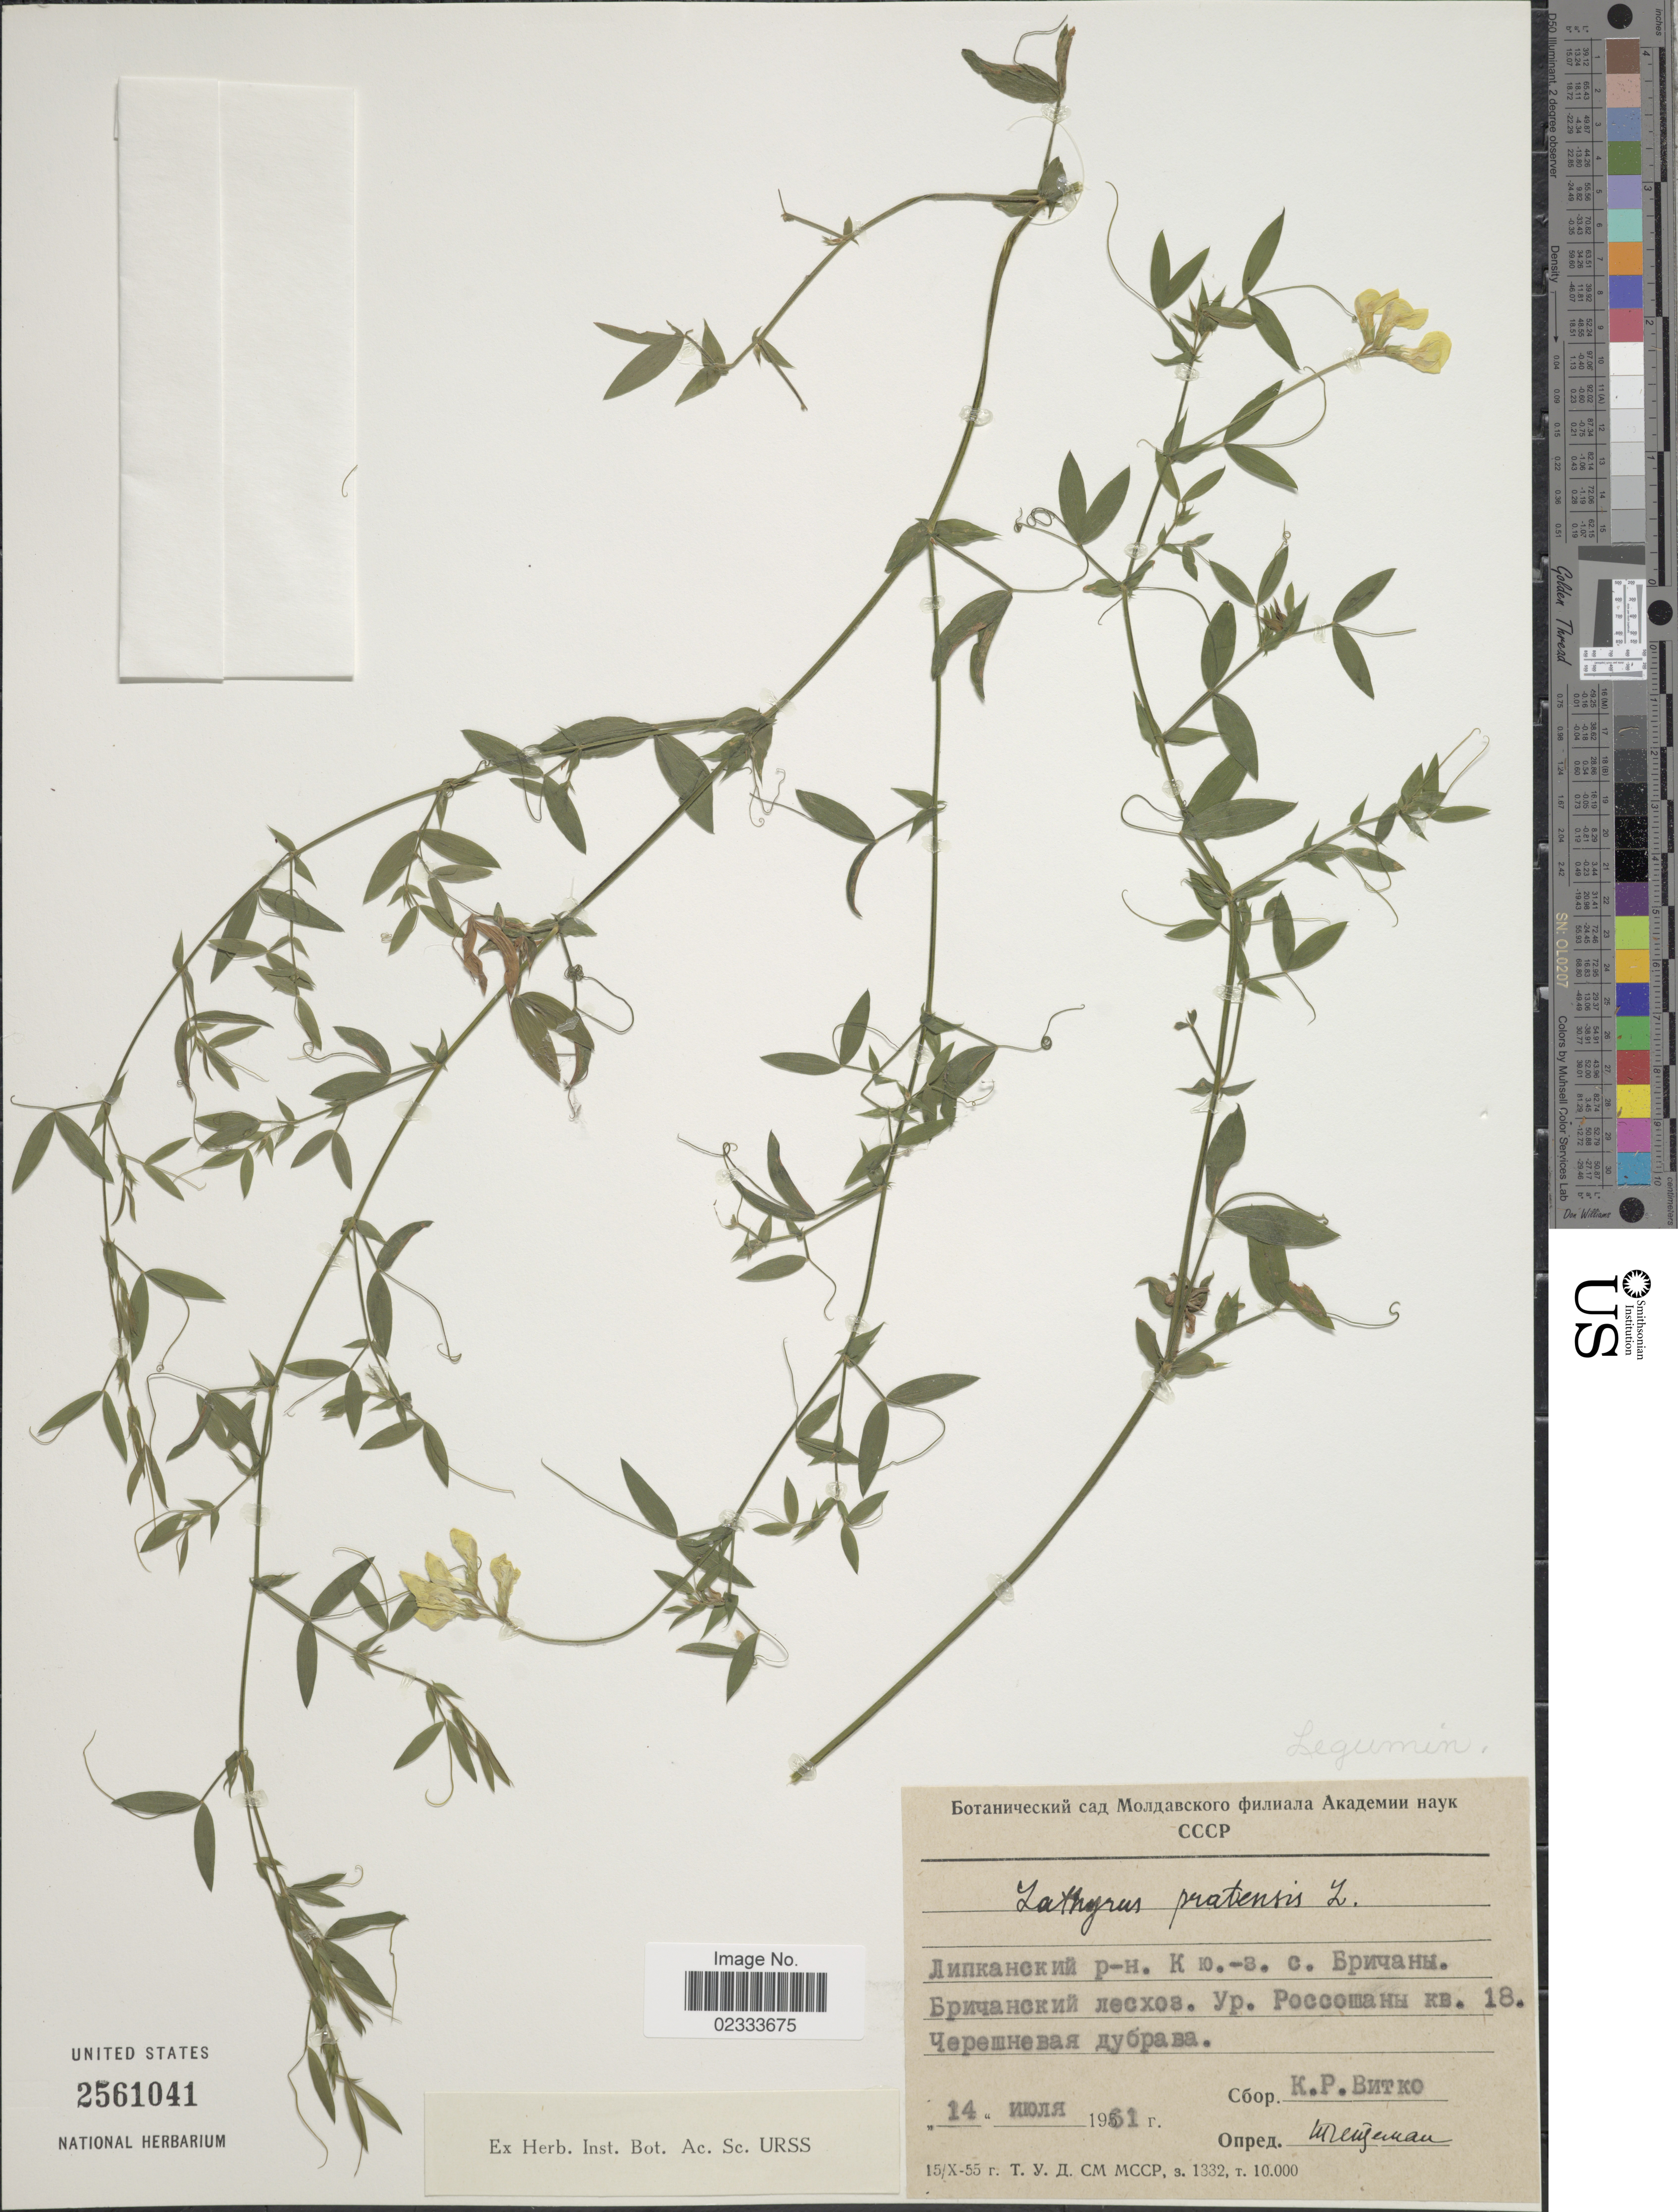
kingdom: Plantae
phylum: Tracheophyta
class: Magnoliopsida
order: Fabales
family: Fabaceae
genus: Lathyrus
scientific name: Lathyrus pratensis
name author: L.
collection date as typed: Transcribed d/m/y: 14/X/1961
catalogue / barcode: US 2561041